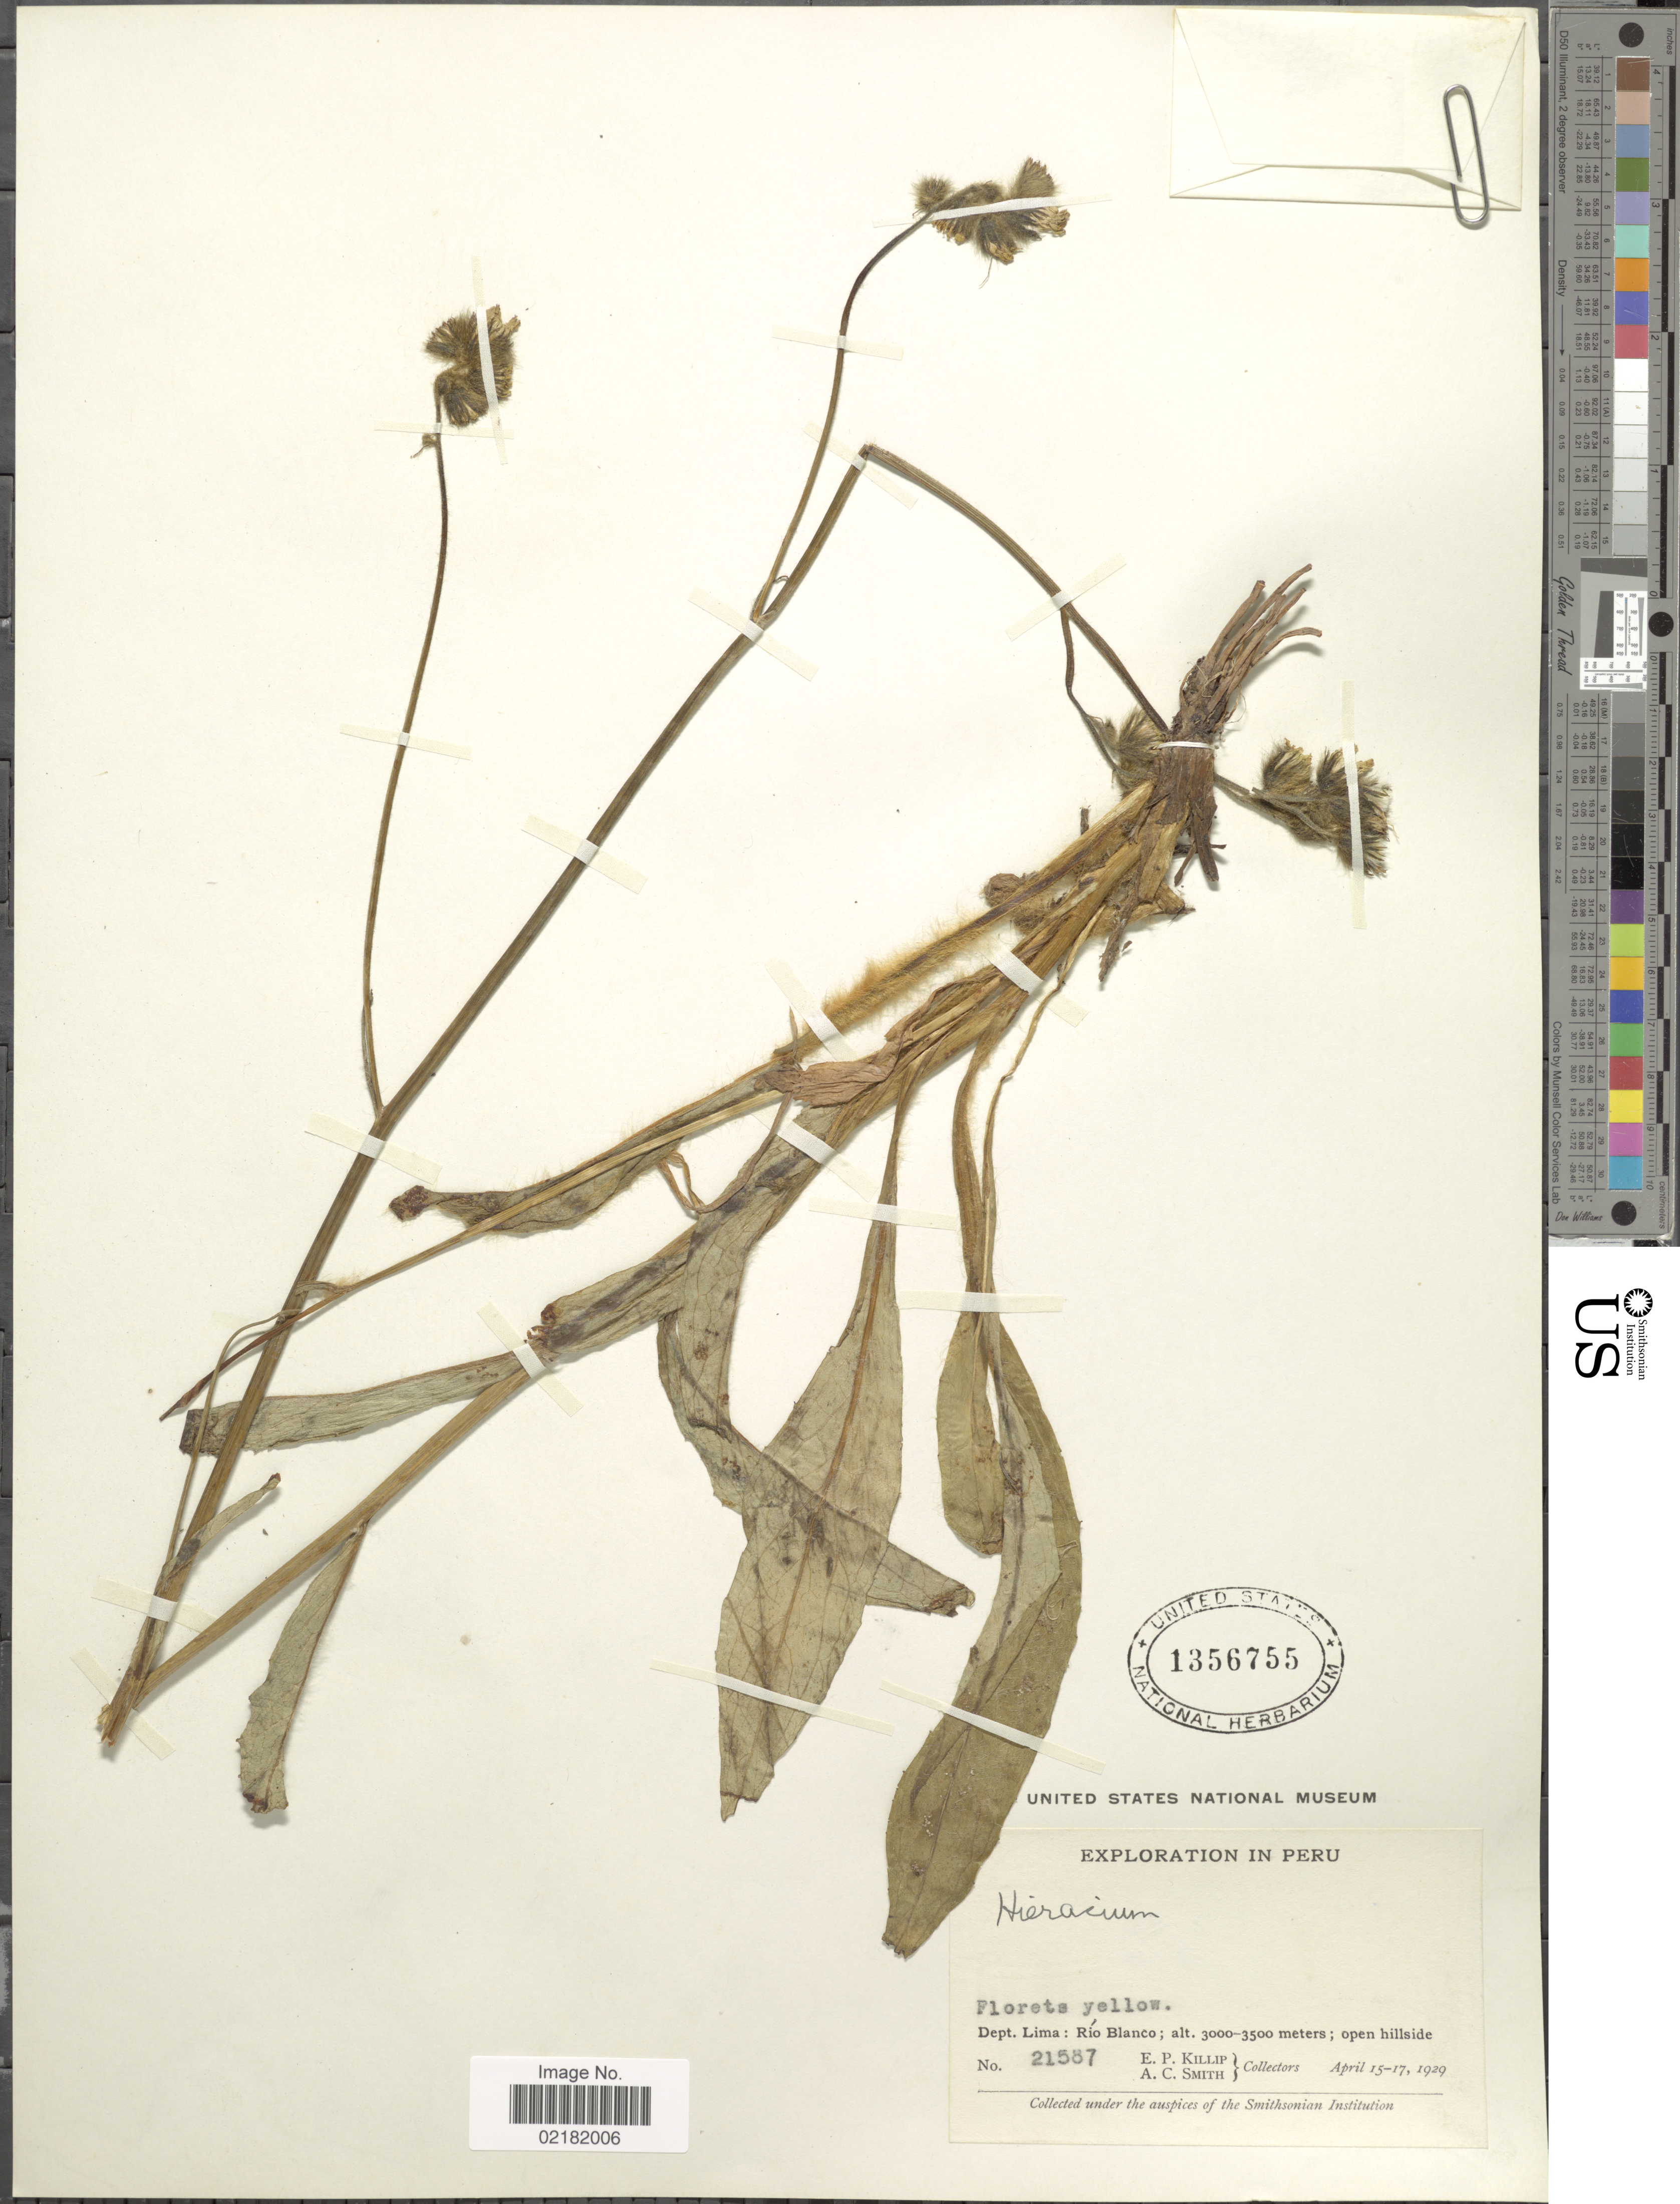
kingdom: Plantae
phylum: Tracheophyta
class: Magnoliopsida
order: Asterales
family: Asteraceae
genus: Hieracium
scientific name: Hieracium repandulare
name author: Druce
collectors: E. P. Killip & A. C. Smith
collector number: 21587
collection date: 1929-04-15/1929-04-17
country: Peru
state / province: Lima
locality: Rio Blanco; open hillside.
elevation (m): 3000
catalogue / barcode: US 1356755